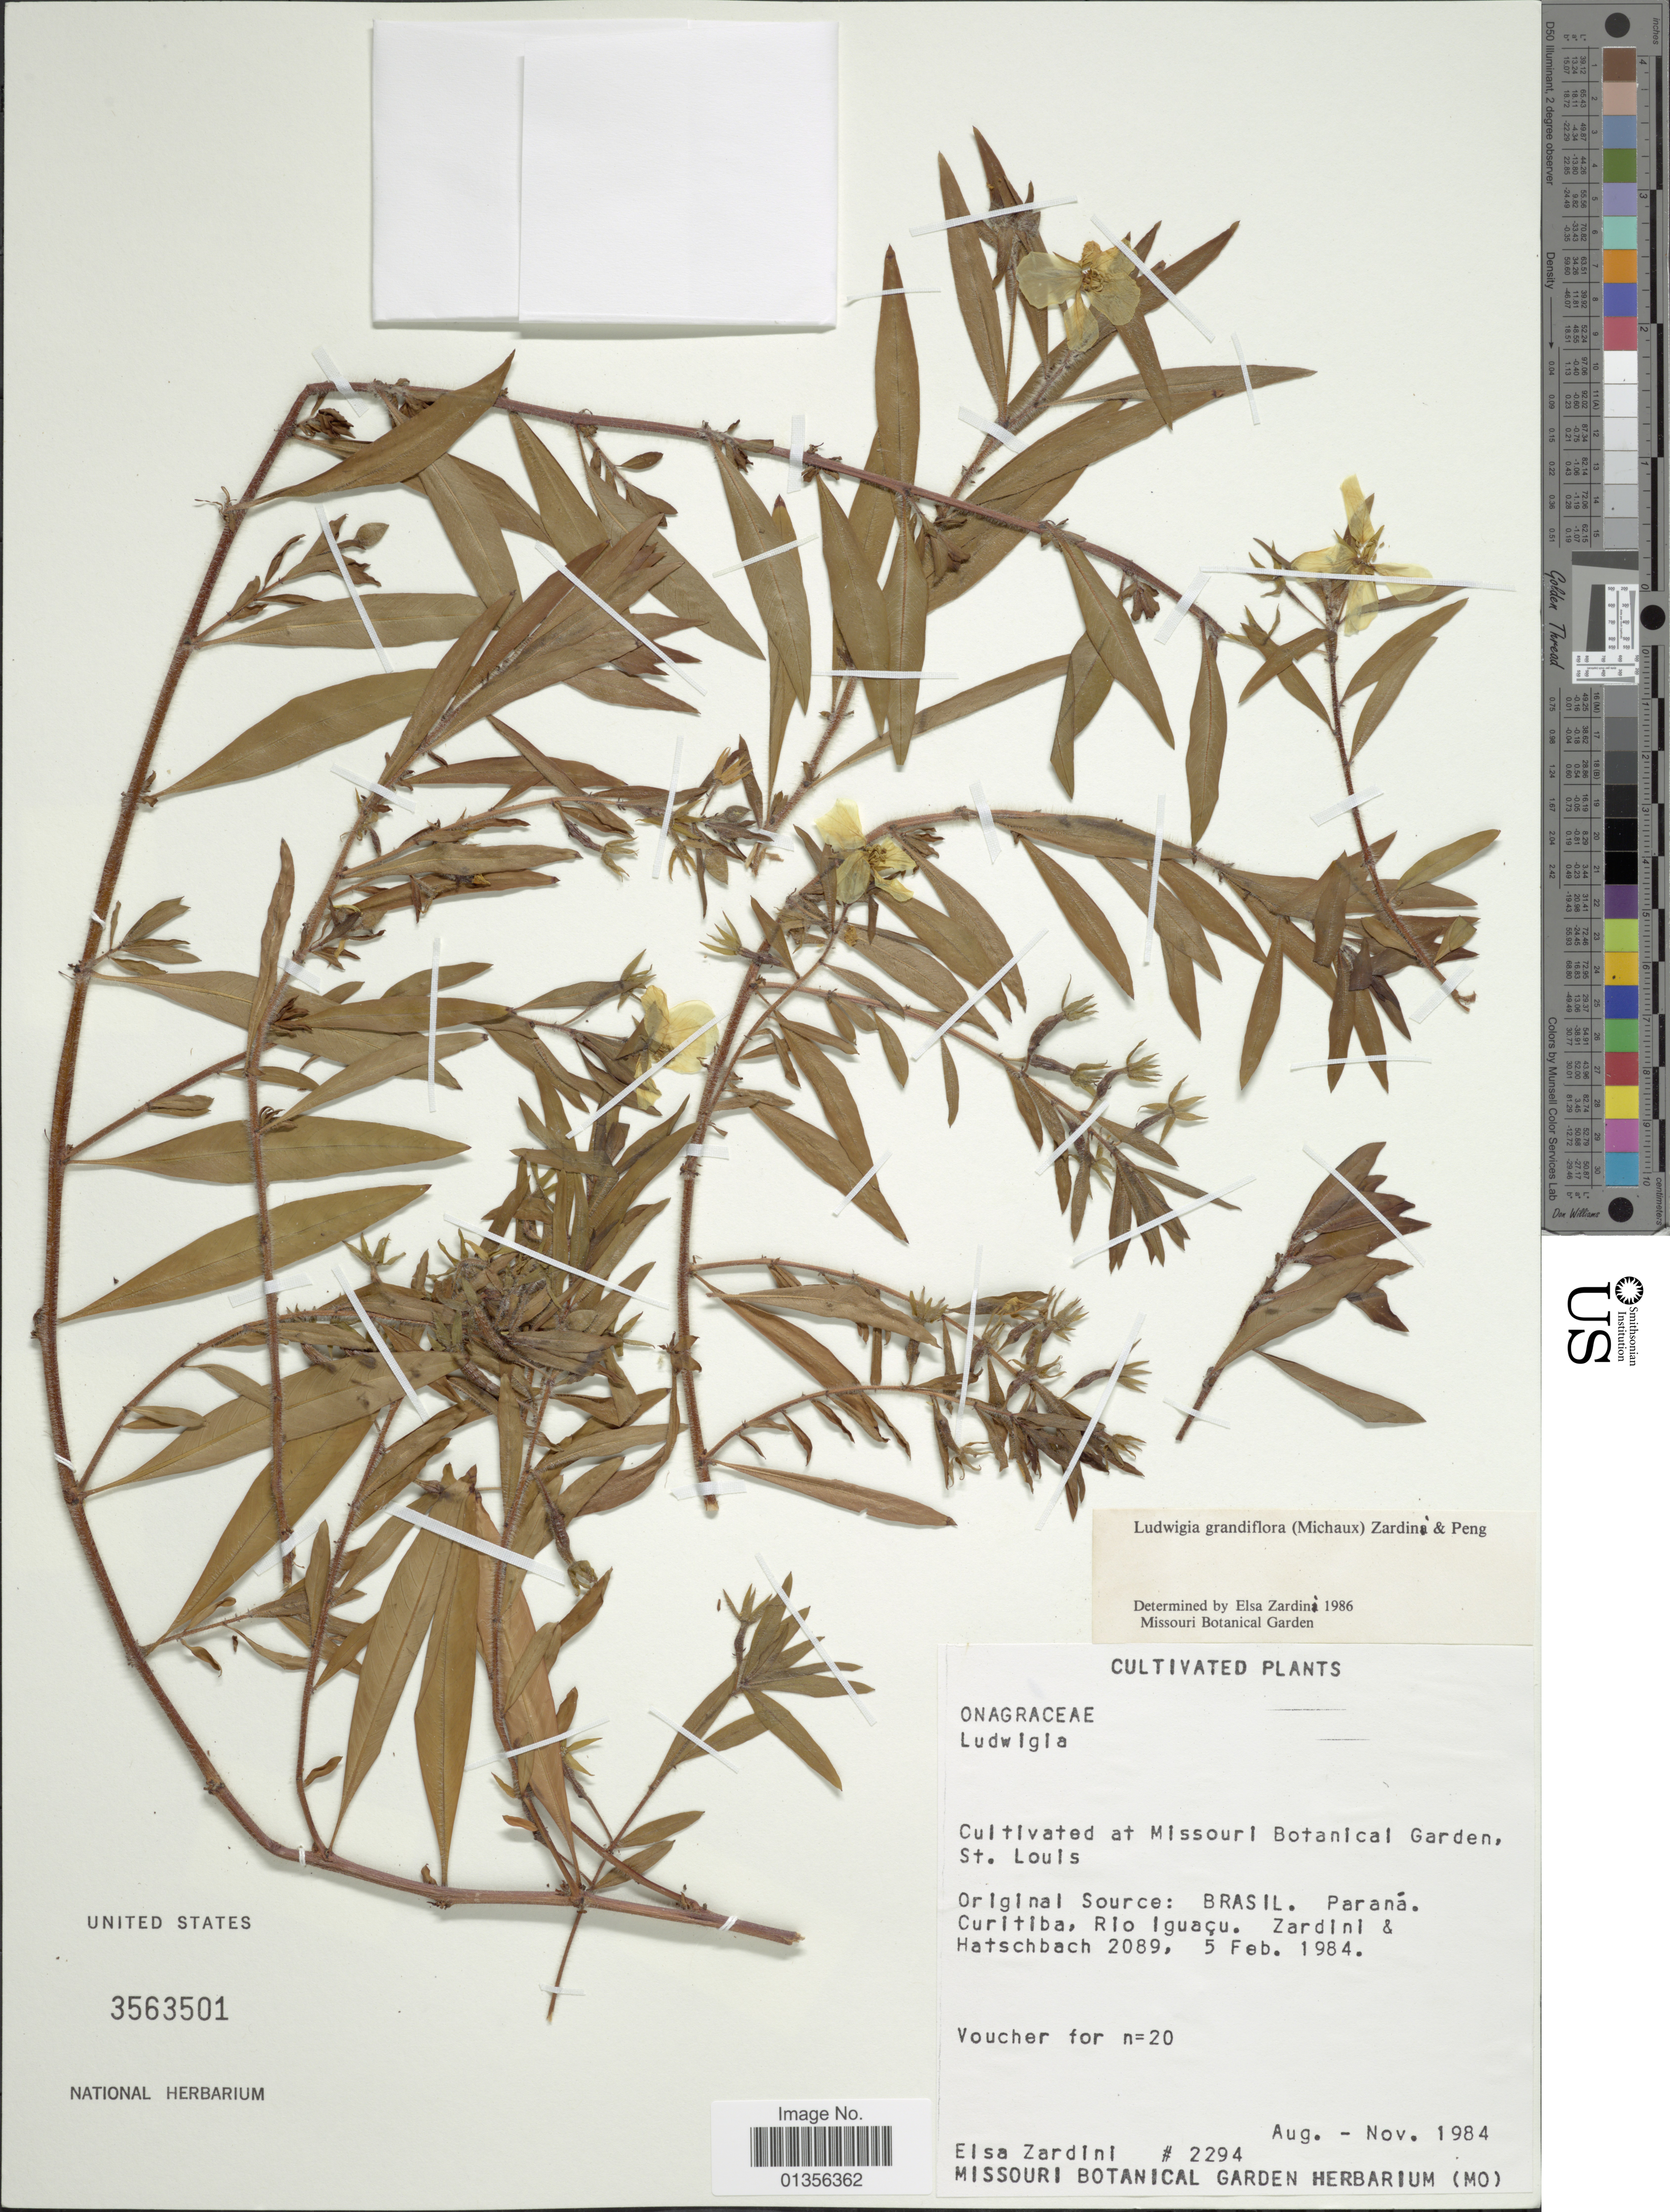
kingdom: Plantae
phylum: Tracheophyta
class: Magnoliopsida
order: Myrtales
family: Onagraceae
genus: Ludwigia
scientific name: Ludwigia grandiflora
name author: (Michx.) Greuter & Burdet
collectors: E. M. Zardini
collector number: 2294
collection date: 1984-08/1984-11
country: United States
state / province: Missouri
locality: At Missouri Botanical Garden, St. Louis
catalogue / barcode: US 3563501